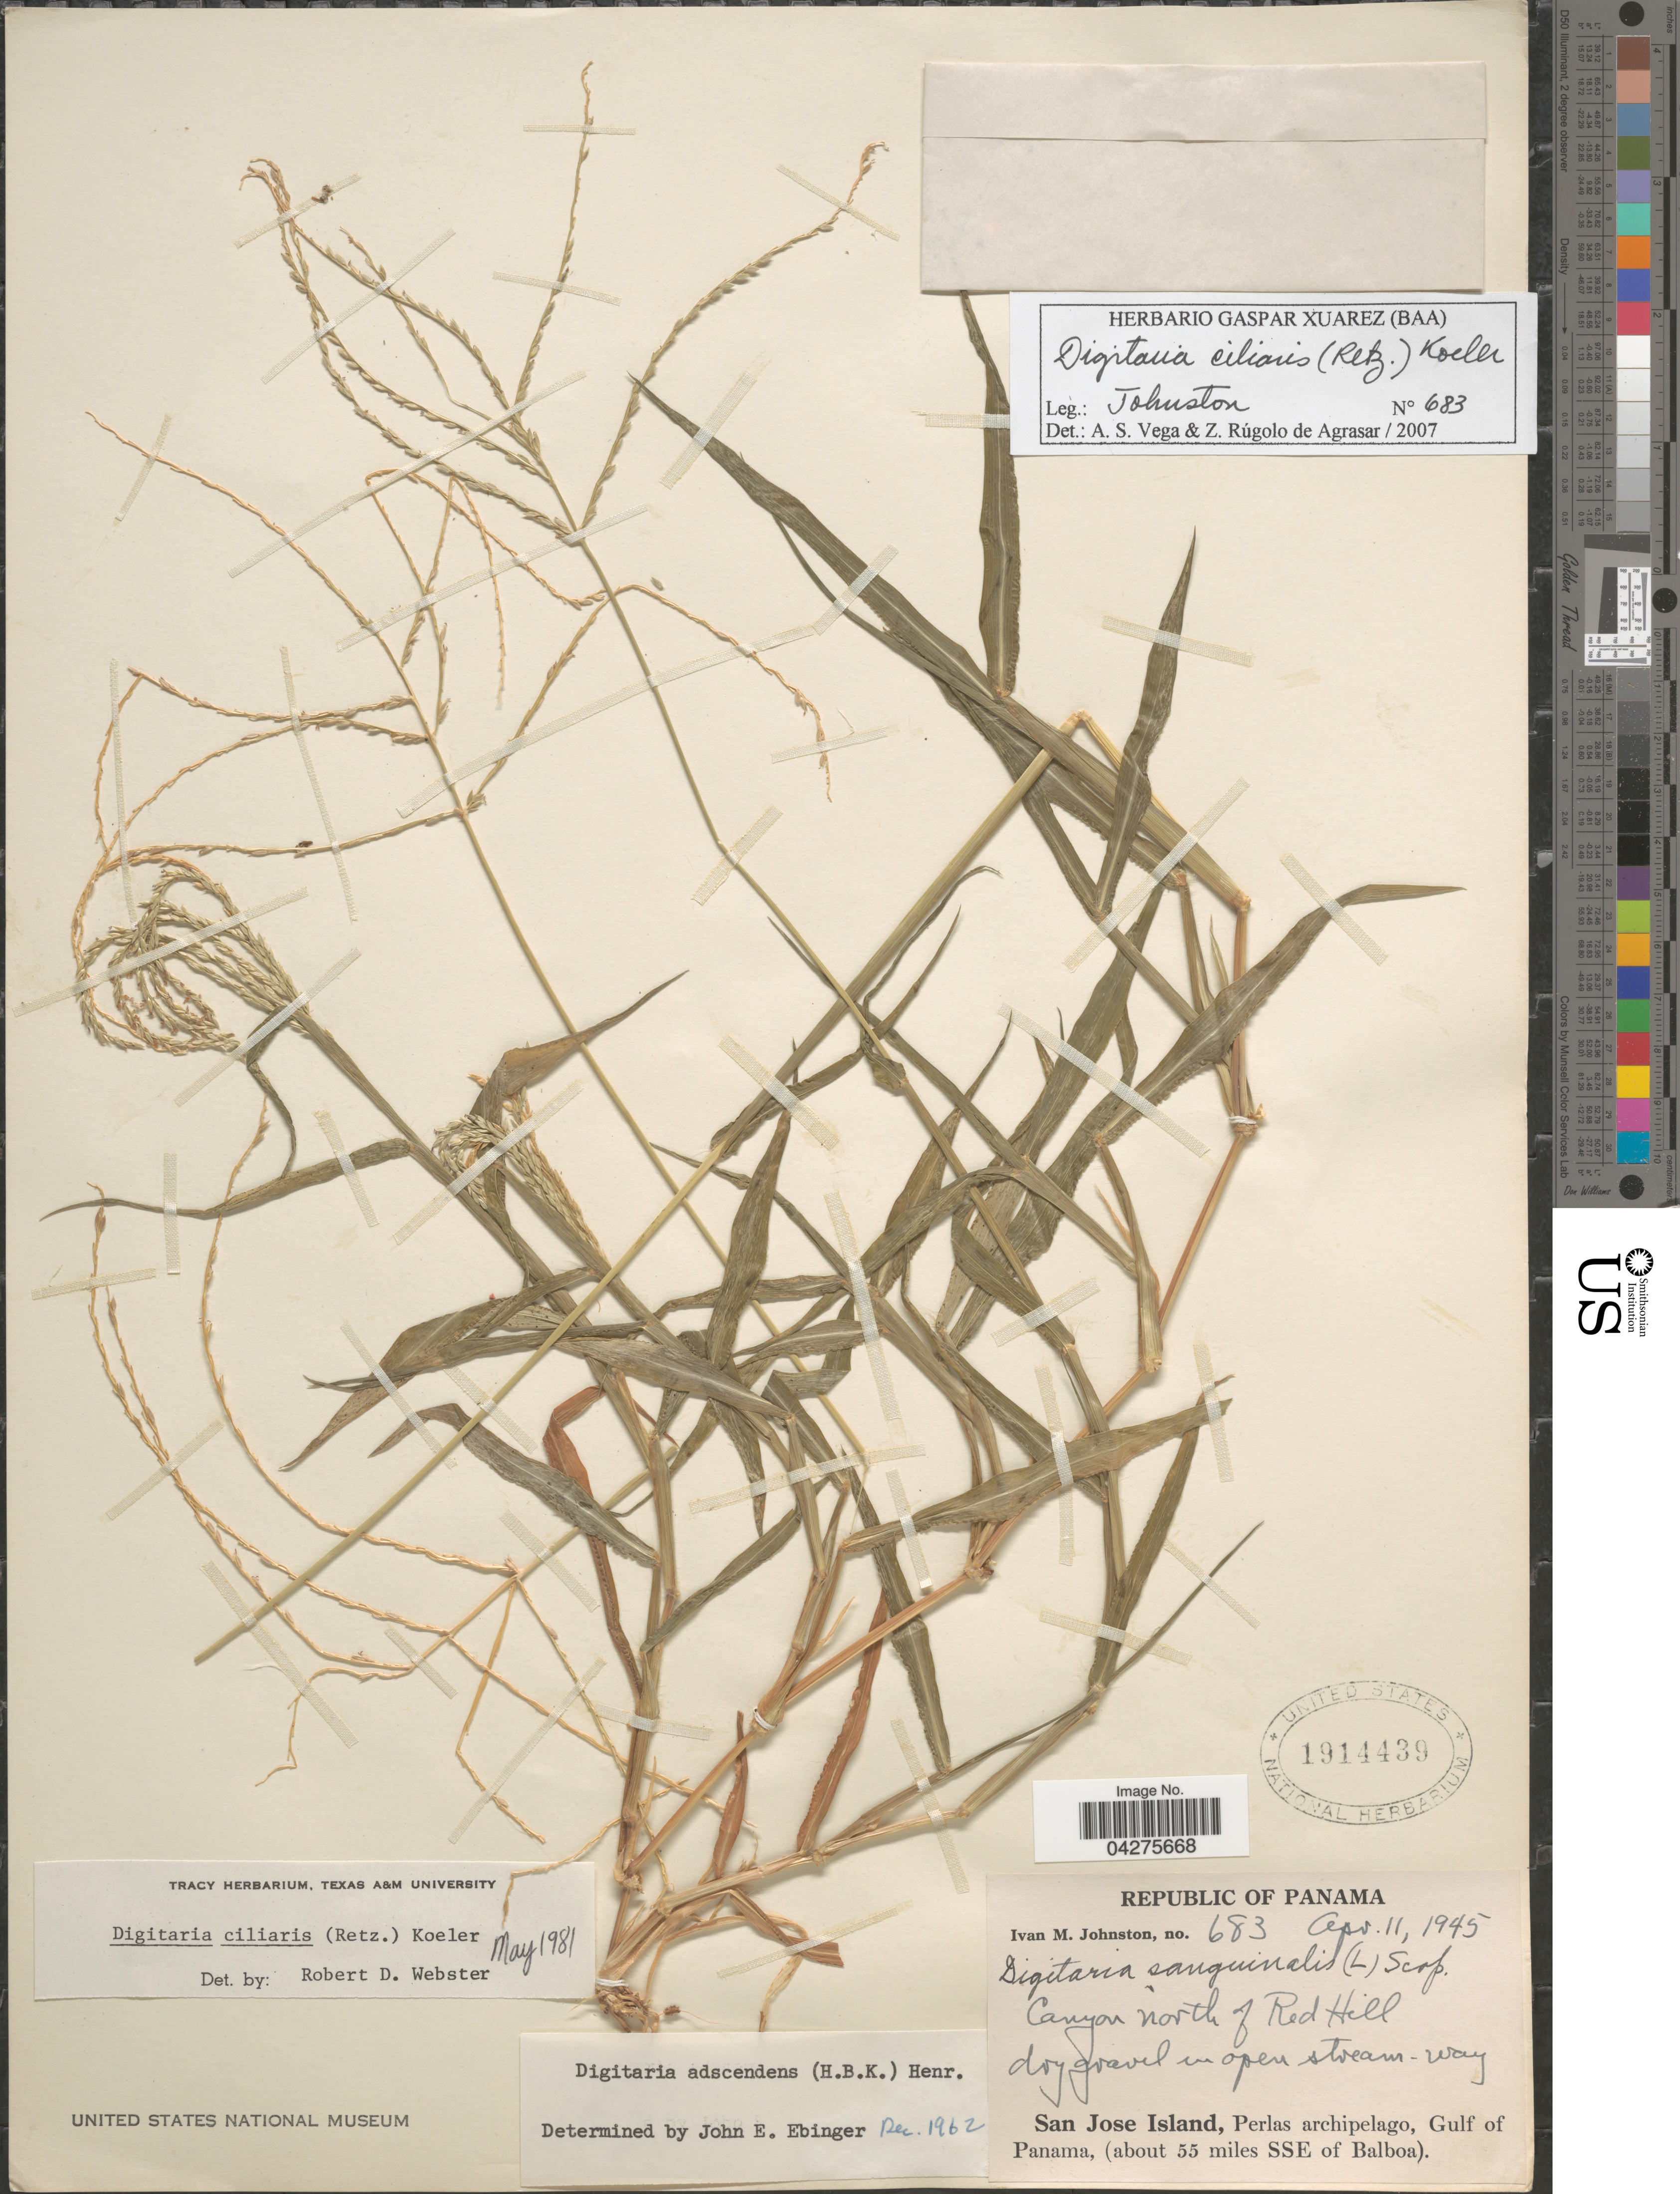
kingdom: Plantae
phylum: Tracheophyta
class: Liliopsida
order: Poales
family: Poaceae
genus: Digitaria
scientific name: Digitaria ciliaris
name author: (Retz.) Koeler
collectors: I.M. Johnston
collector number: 683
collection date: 1945-04-11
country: Panama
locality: Republic of Panama. Canyon north of Red Hill. San Jose Island, Perlas archipelago, Gulf of Panama, (about 55 miles SSE of Balboa).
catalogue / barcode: US 1914439